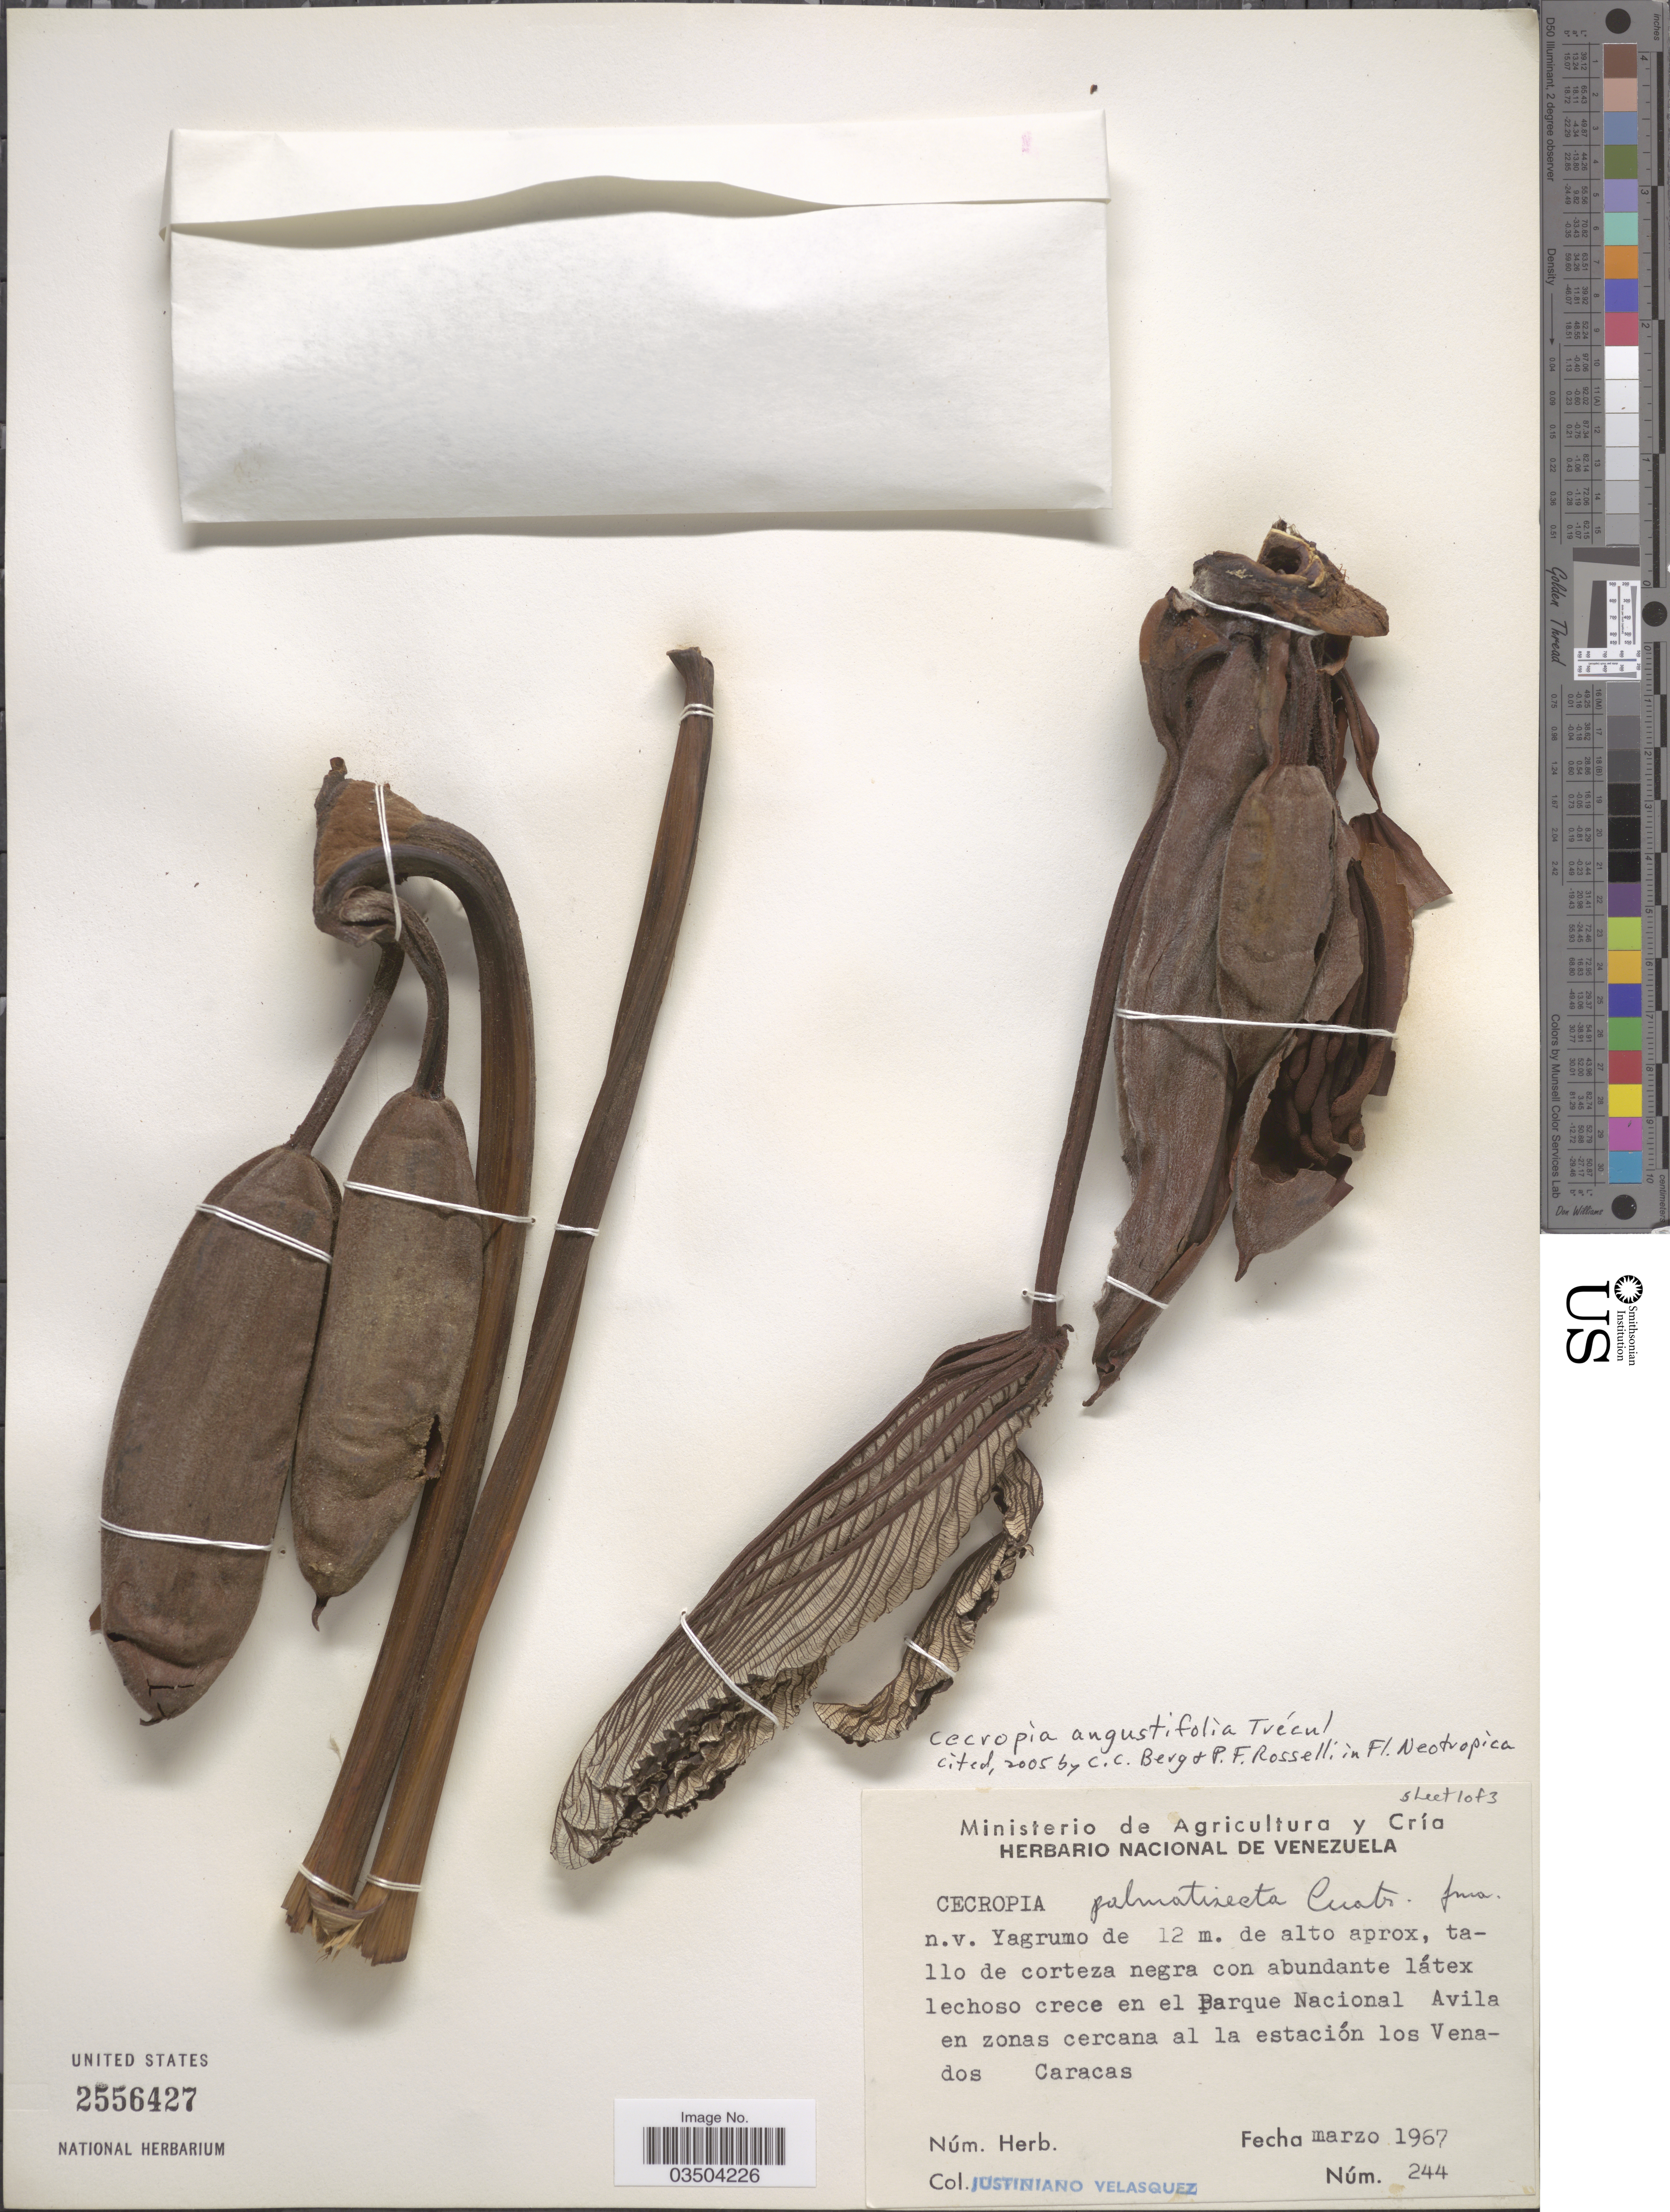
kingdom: Plantae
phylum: Tracheophyta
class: Magnoliopsida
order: Rosales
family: Urticaceae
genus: Cecropia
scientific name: Cecropia angustifolia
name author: Trécul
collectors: J. Velasquez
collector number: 244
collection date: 1967-03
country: Venezuela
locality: Crece en el Parque Nacional Avila en zonas cercana al la estación los Venados Caracas.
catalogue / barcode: US 2556427